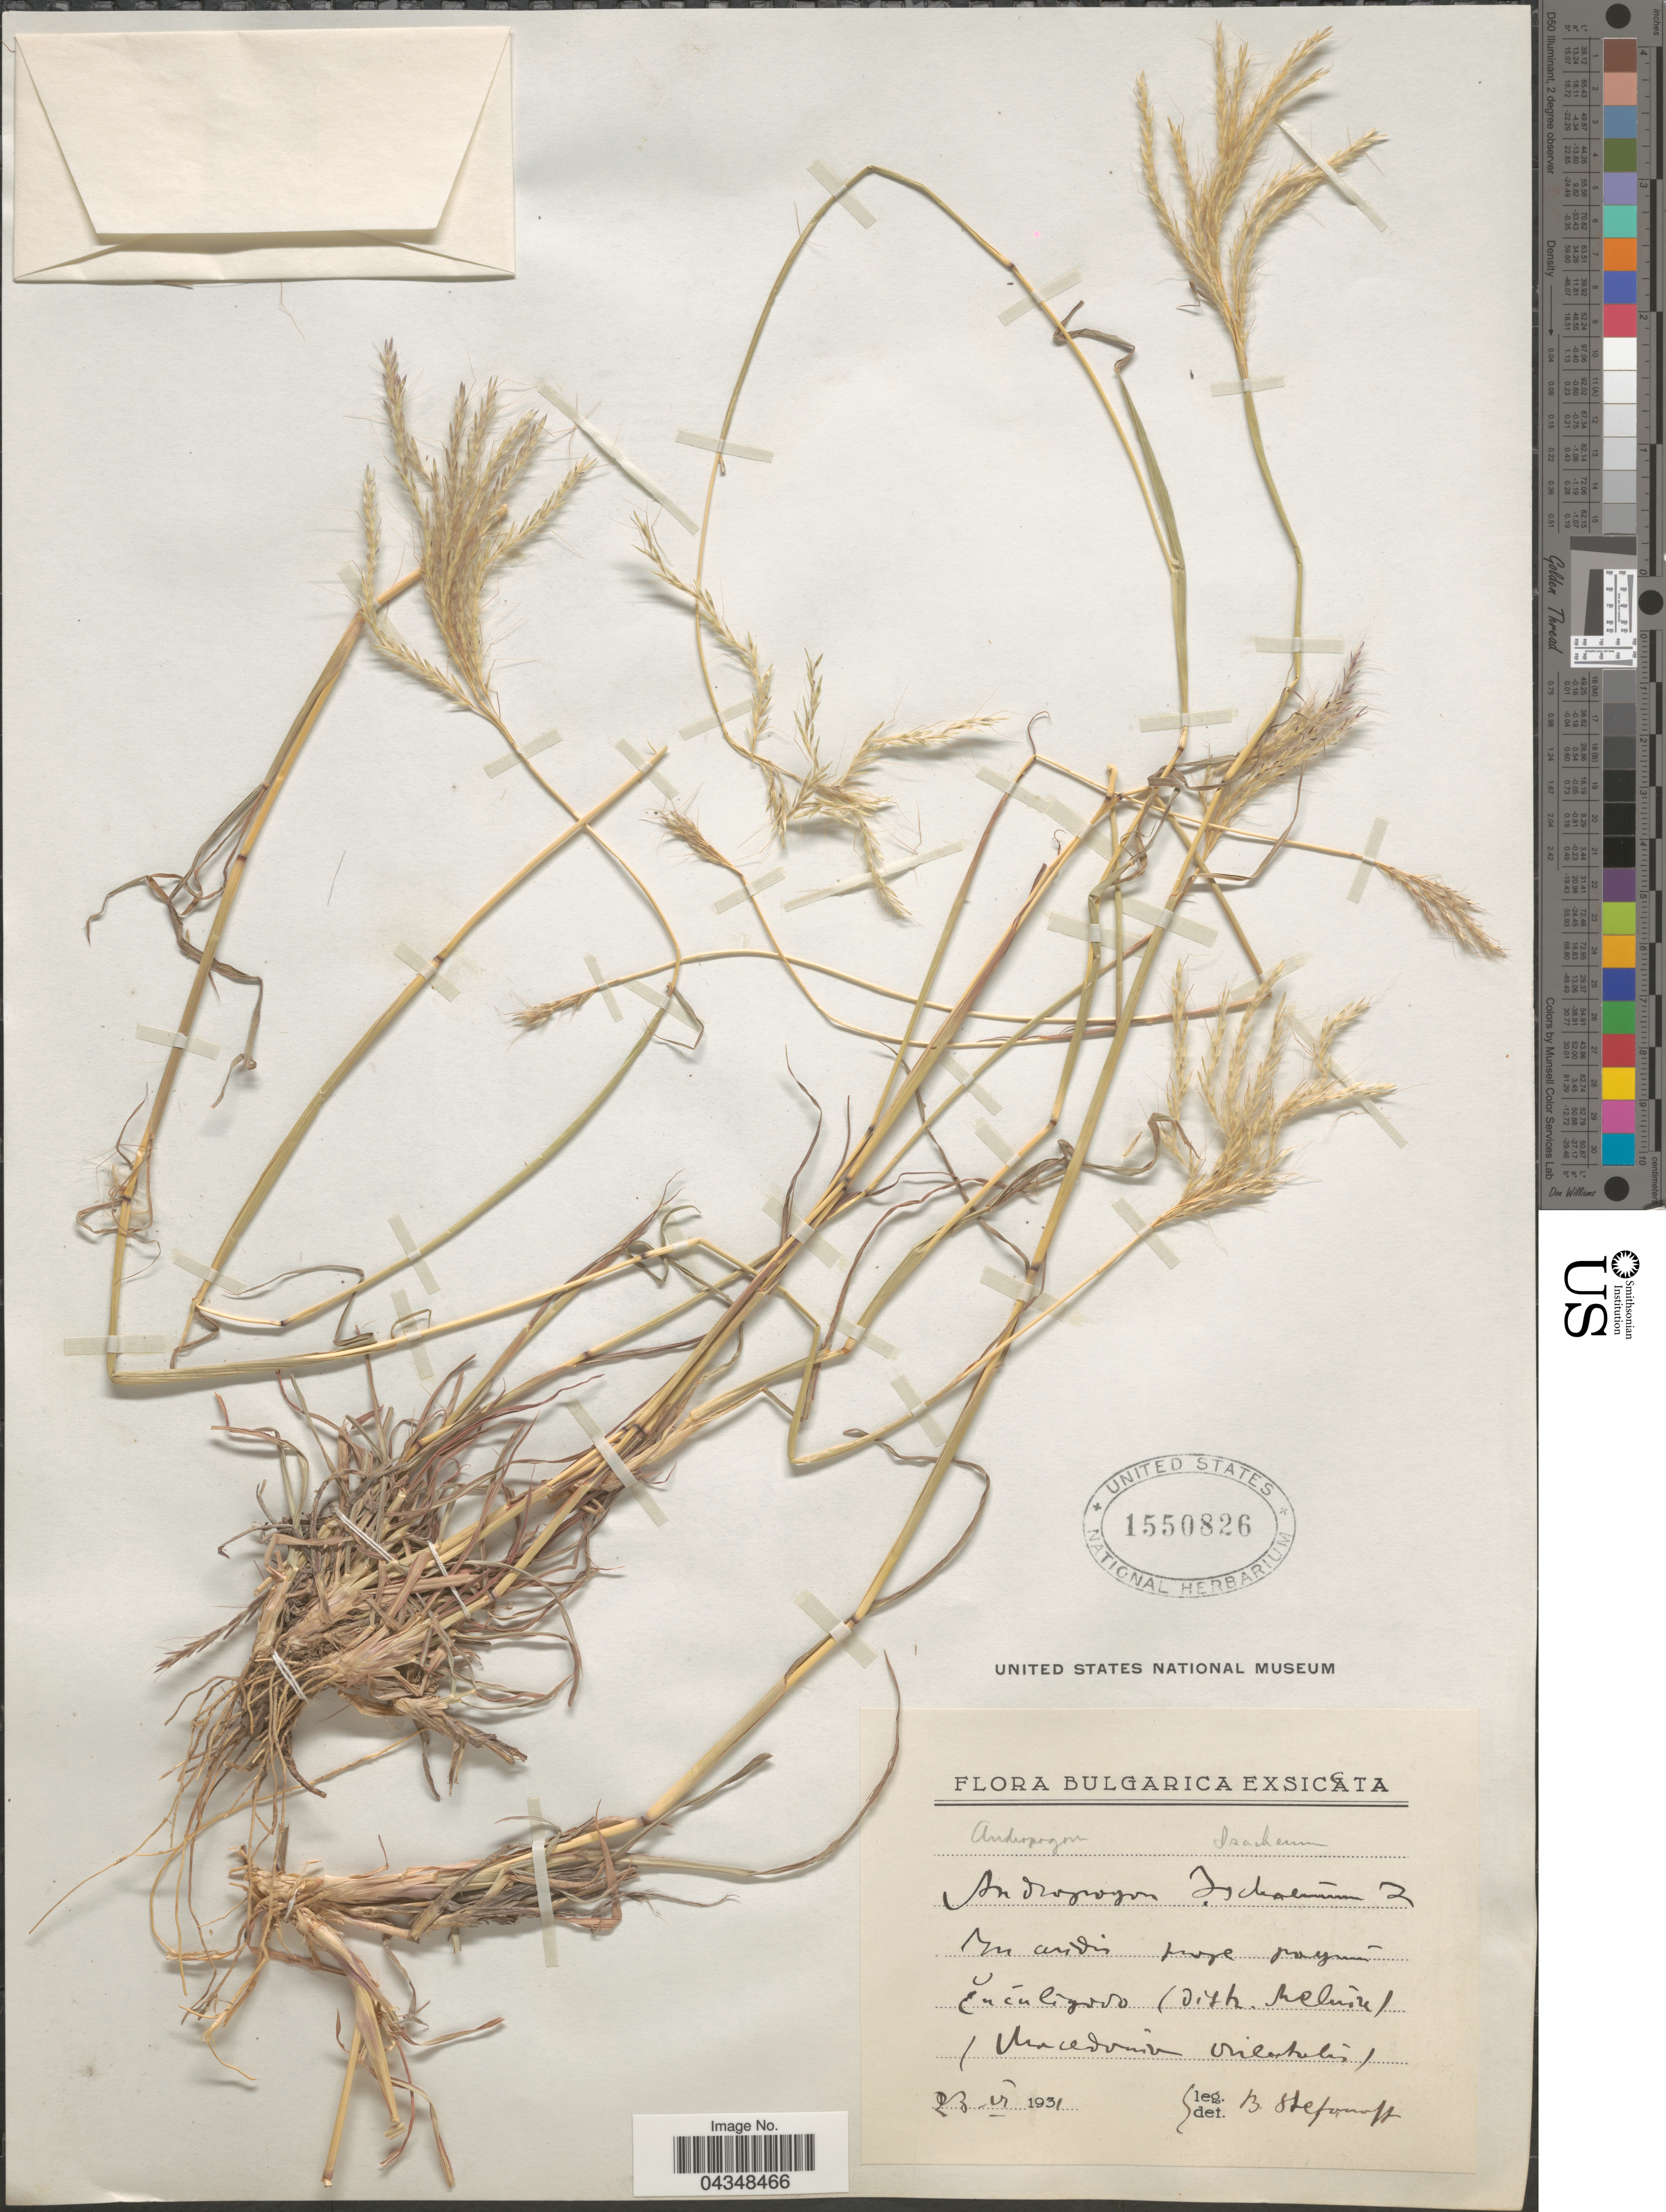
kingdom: Plantae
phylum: Tracheophyta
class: Liliopsida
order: Poales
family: Poaceae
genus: Bothriochloa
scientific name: Bothriochloa ischaemum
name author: (L.) Keng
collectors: B. Stefanoff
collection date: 1931-06-23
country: Bulgaria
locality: In aridis prope pagum [illegible text] (Distr. Melnik). (Macedonia Orientalis).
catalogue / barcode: US 1550826